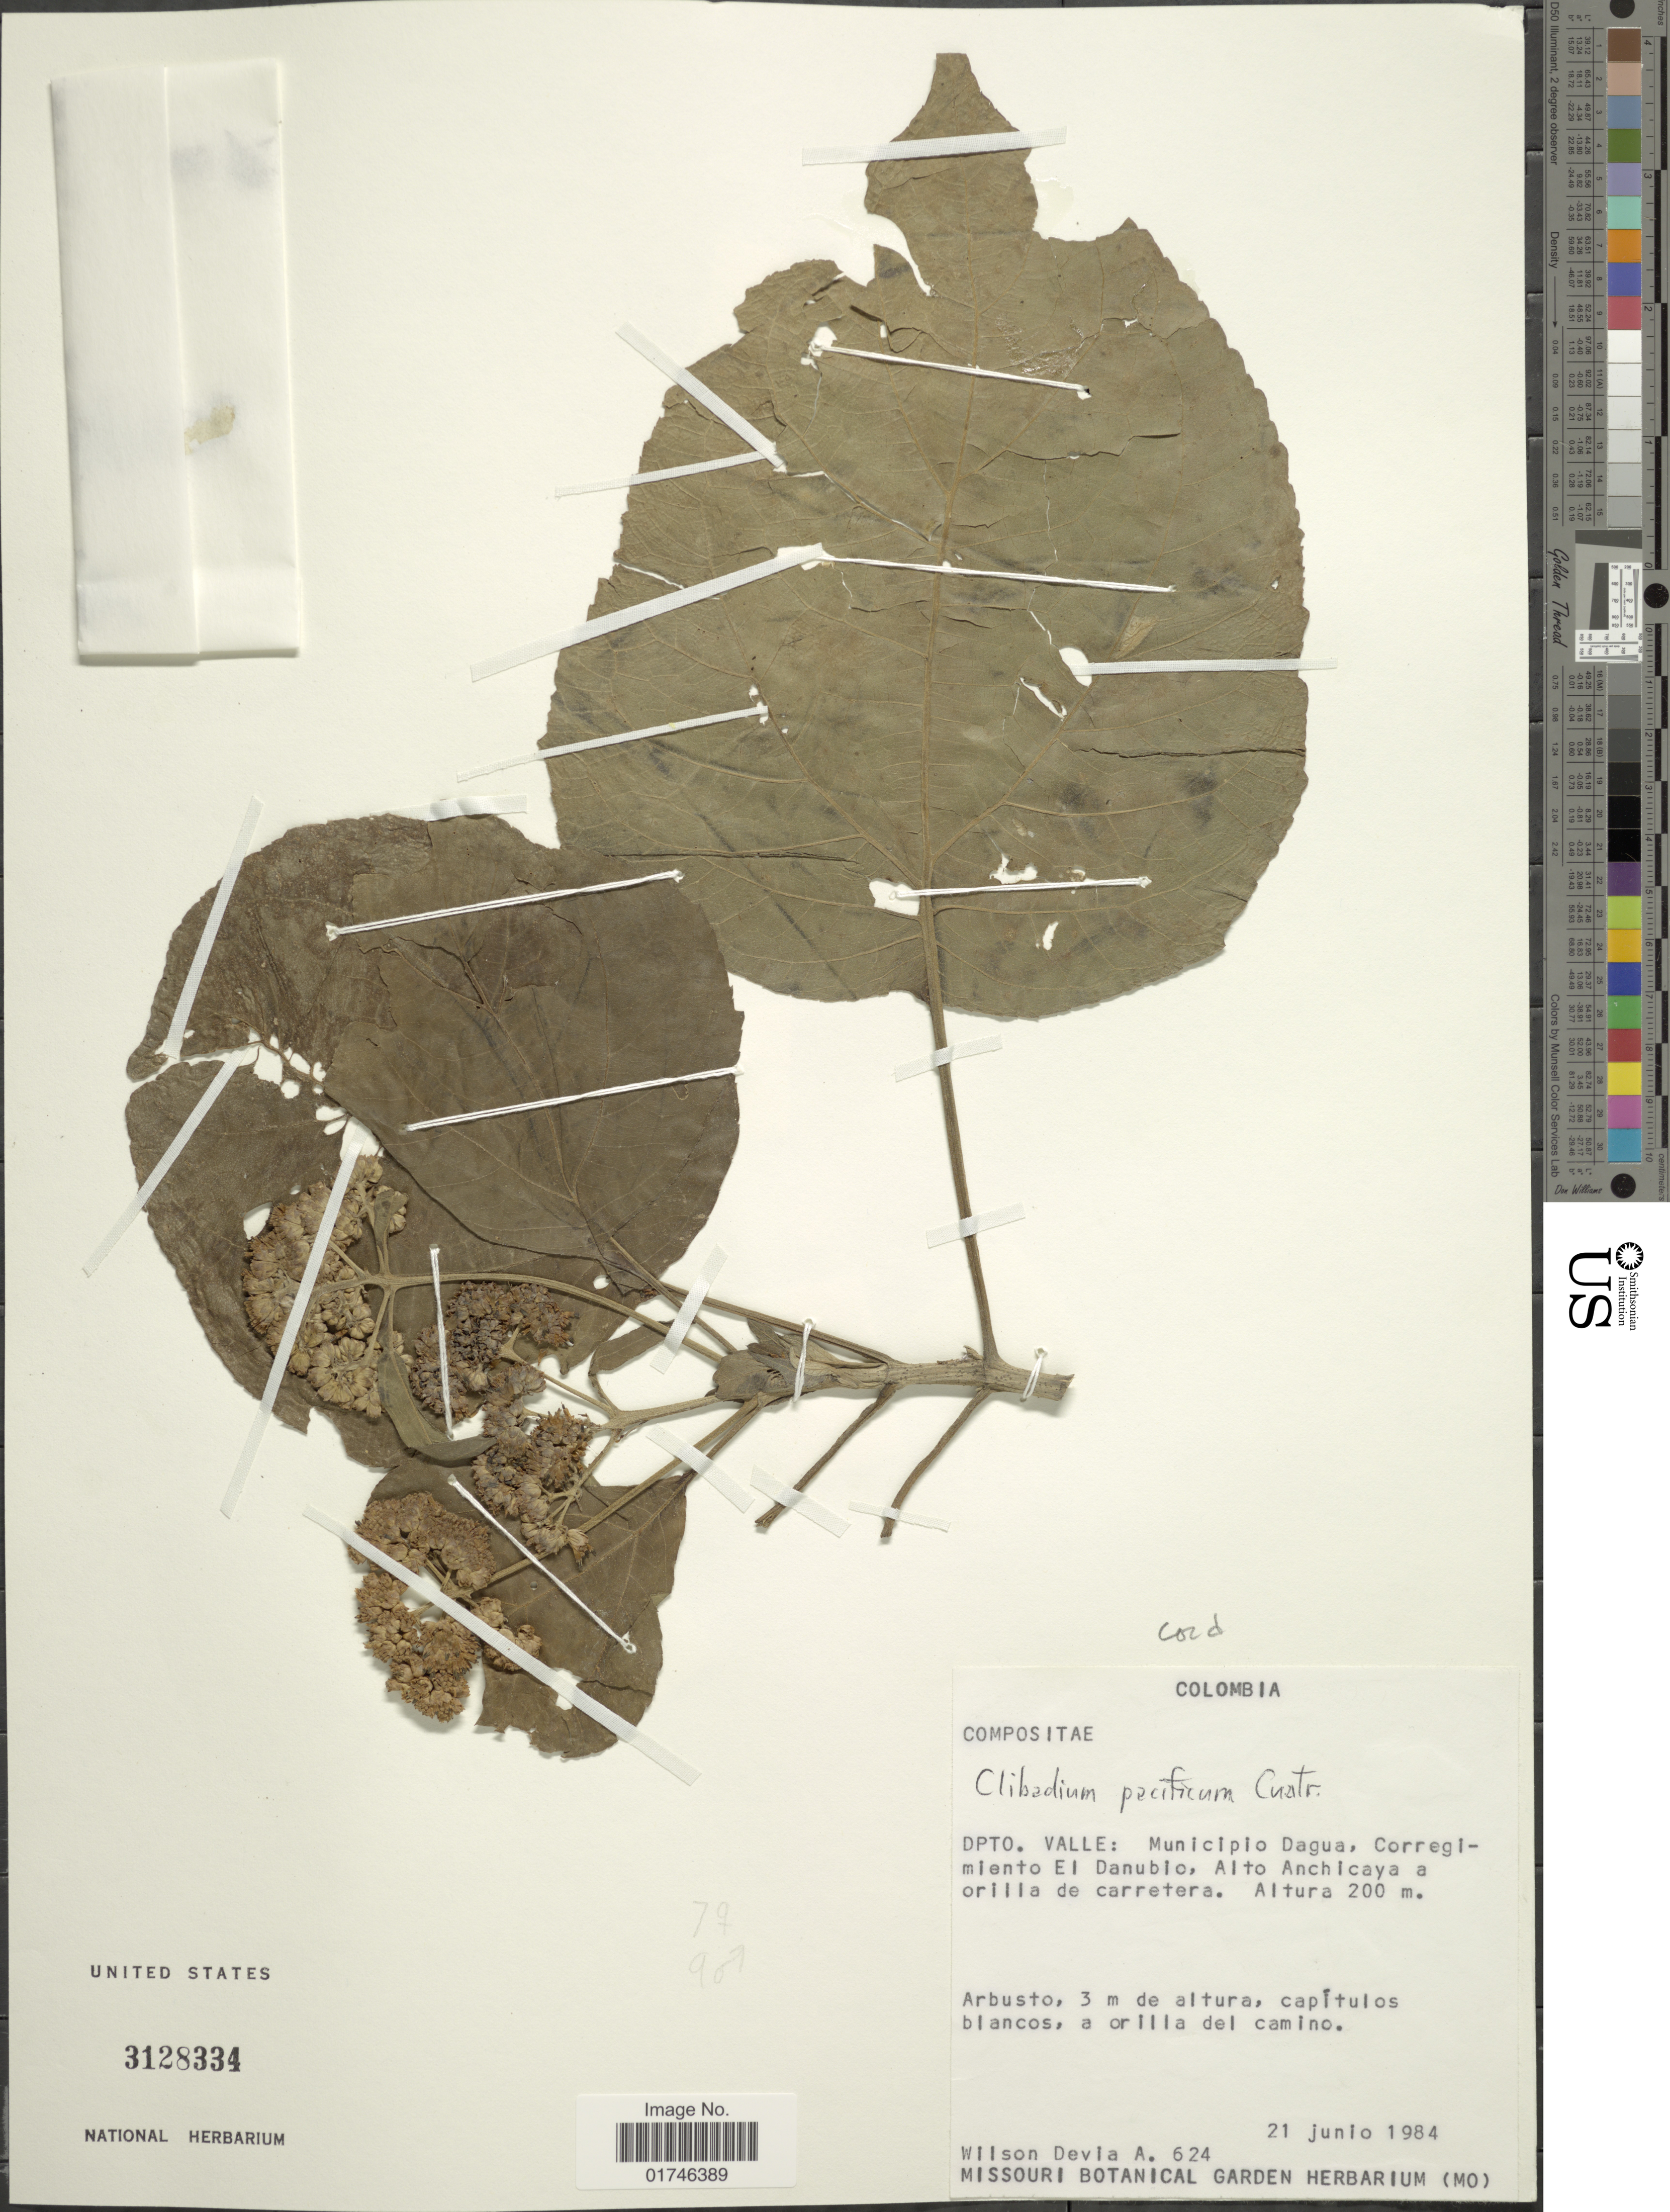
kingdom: Plantae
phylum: Tracheophyta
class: Magnoliopsida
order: Asterales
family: Asteraceae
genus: Clibadium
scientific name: Clibadium cordatum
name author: Cuatrec.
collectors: W. Devia A.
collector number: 624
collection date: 1984-06-21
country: Colombia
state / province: Valle del Cauca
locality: Dpto. Valle: Municipio Dagua, Corregimiento El Danubio, Alto Anchicaya a orilla de carretera.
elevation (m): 200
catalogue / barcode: US 3128334